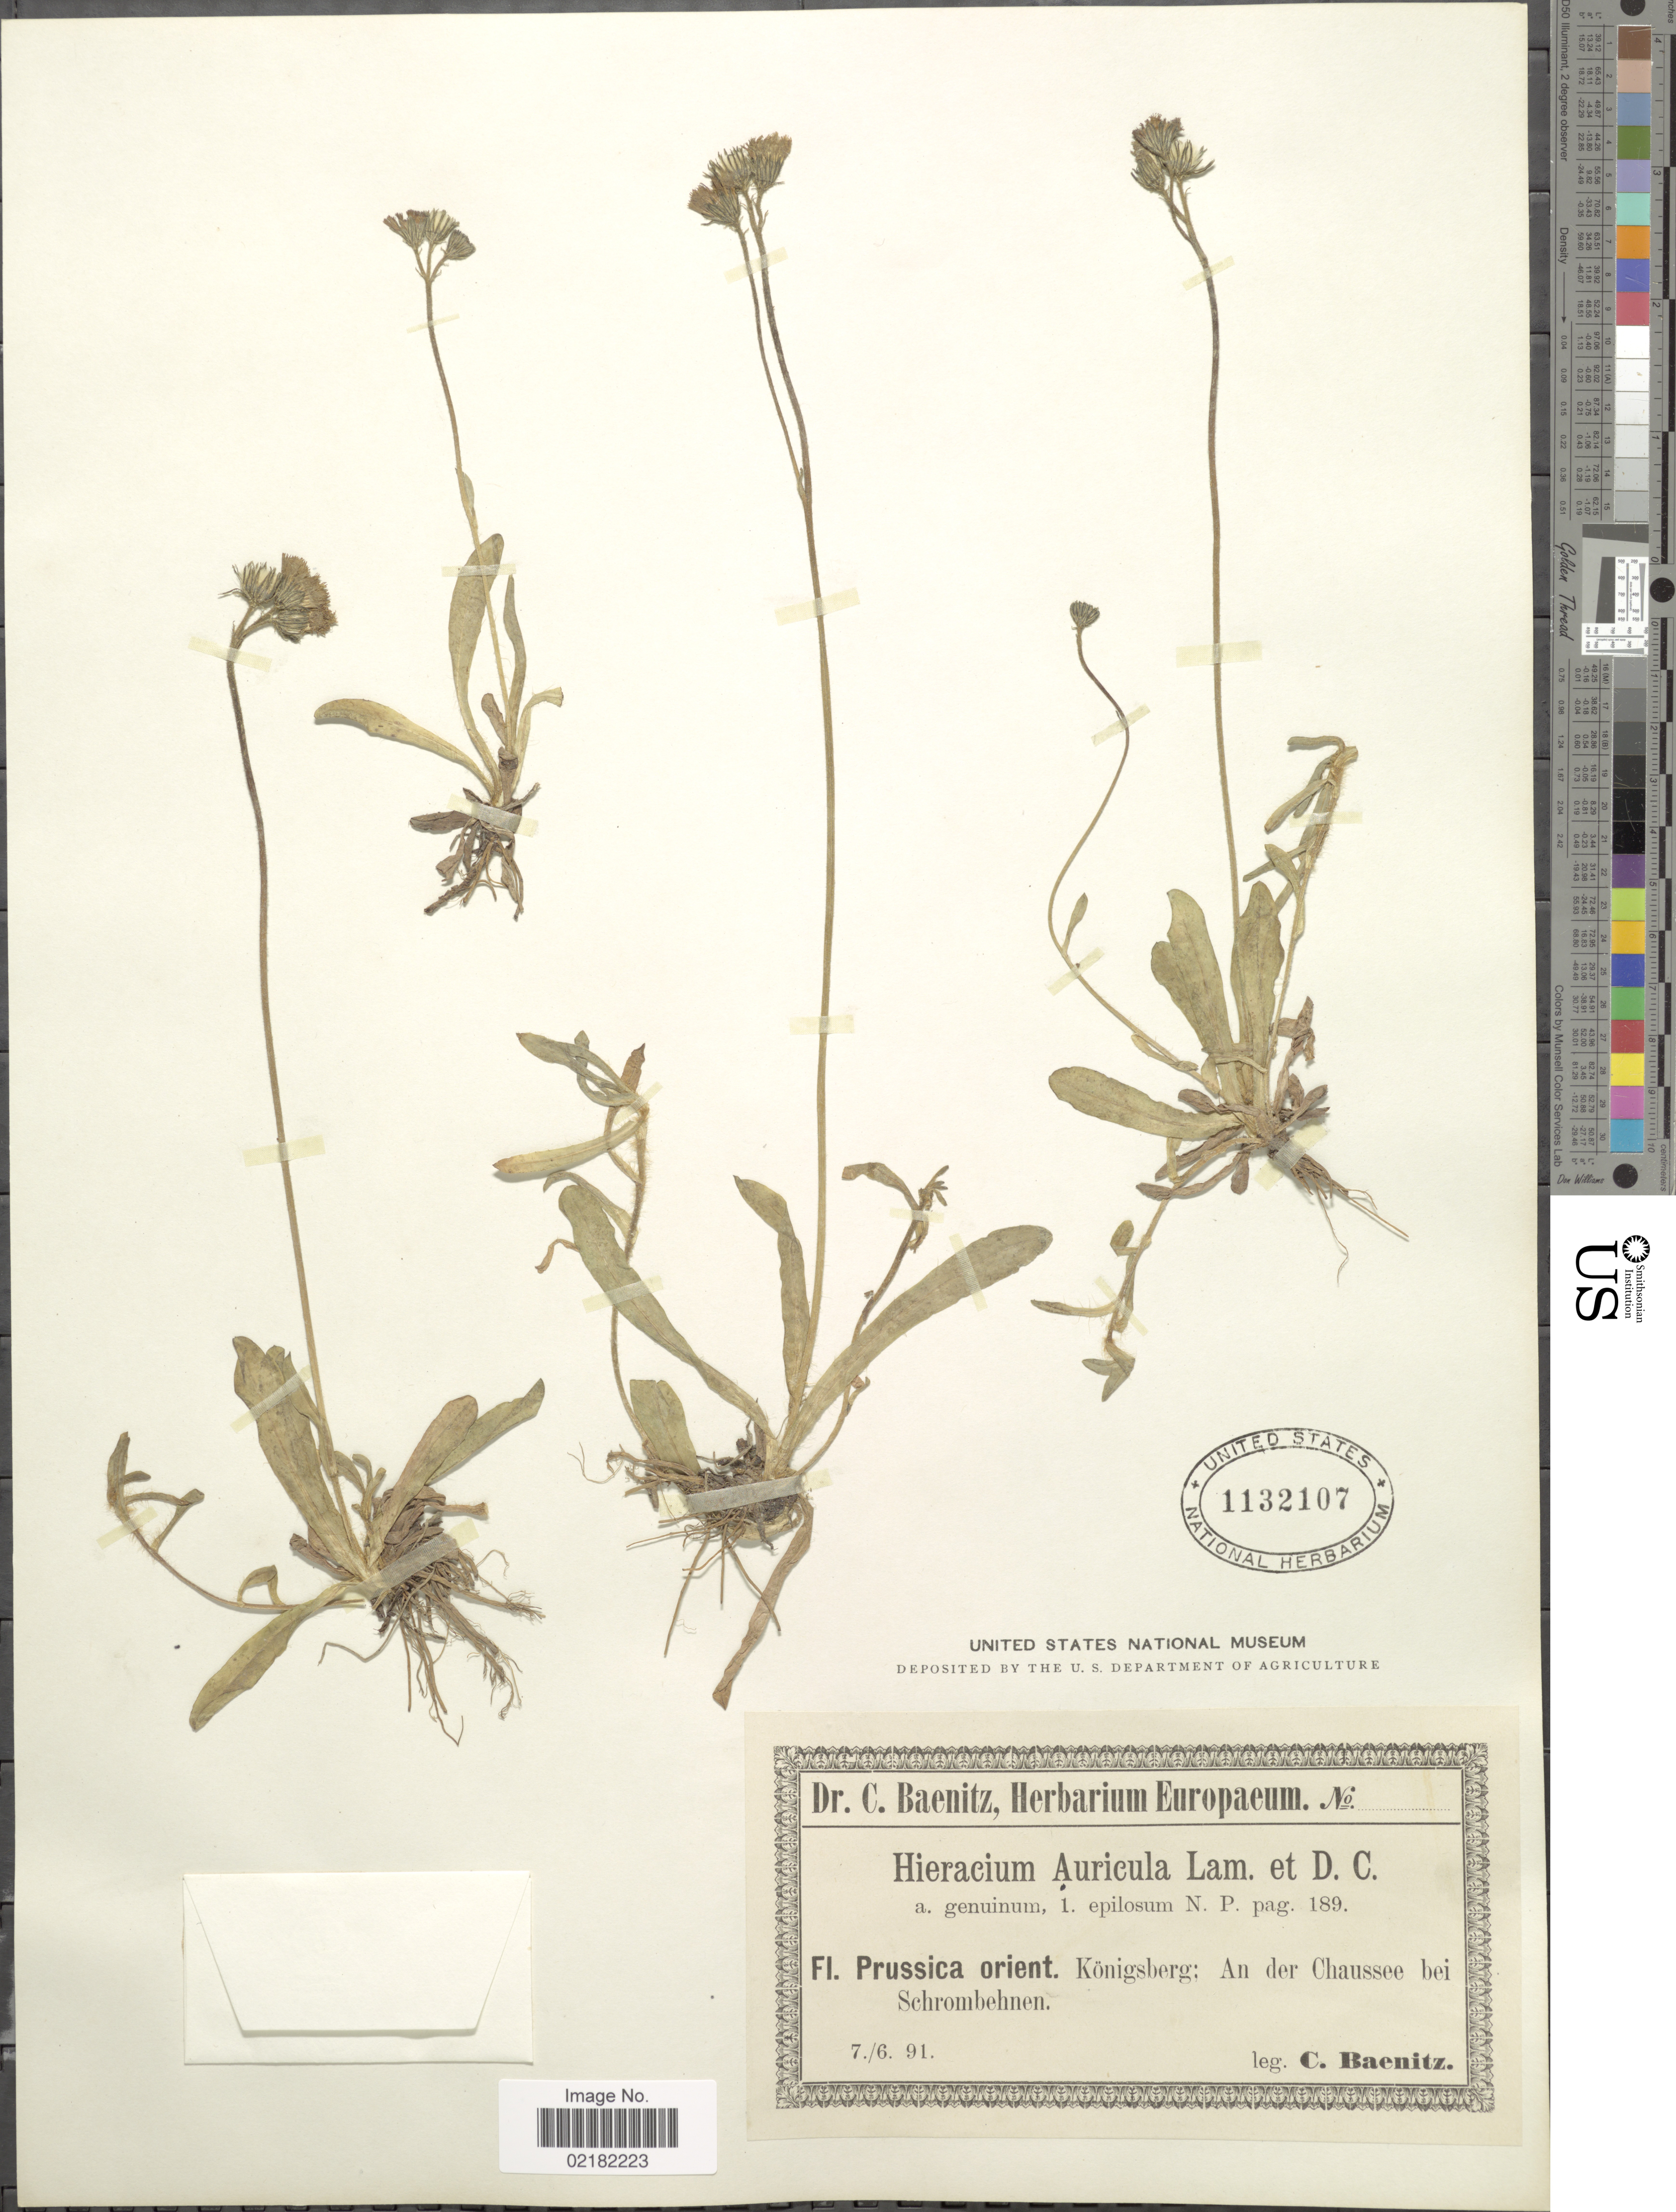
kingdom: Plantae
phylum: Tracheophyta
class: Magnoliopsida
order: Asterales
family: Asteraceae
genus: Pilosella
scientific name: Pilosella floribunda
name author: (Wimm. & Grab.) Fr. a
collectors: C. G. Baenitz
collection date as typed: Transcribed d/m/y: 7/6/91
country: Germany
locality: Fl. Prussica orient. Konigsberg: An der Chaussee bei Schrombehnen.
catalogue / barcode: US 1132107